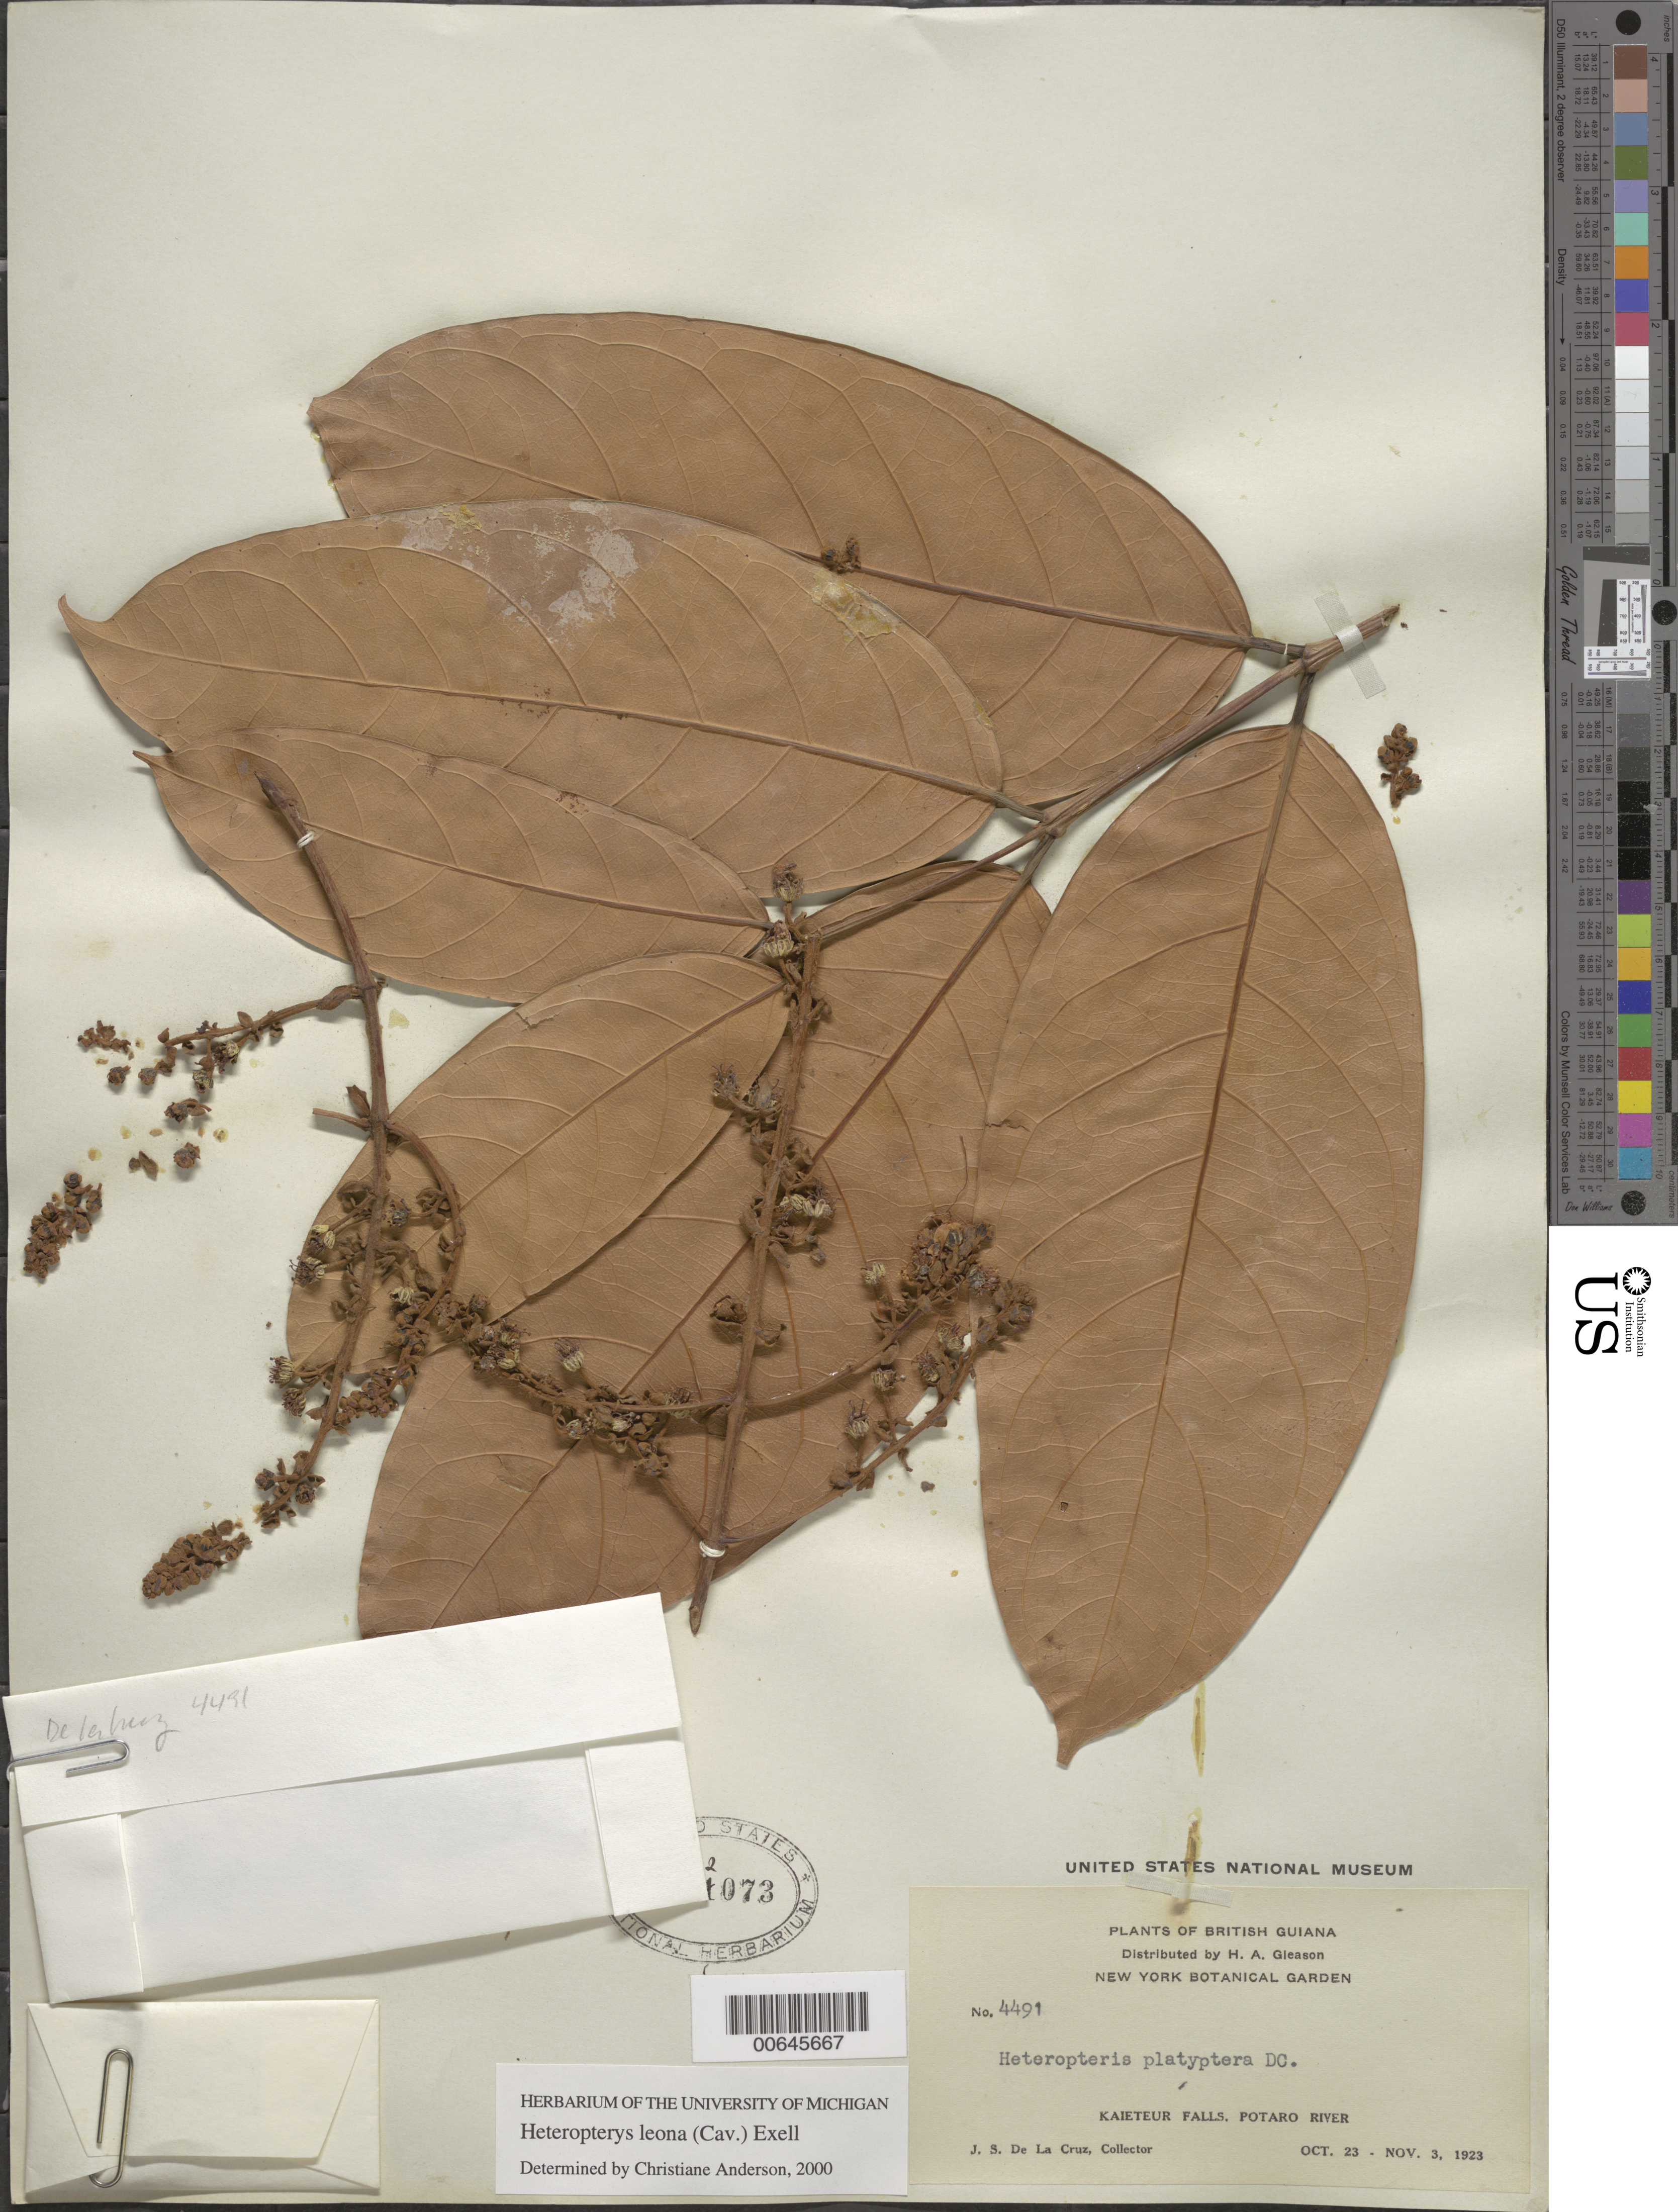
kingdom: Plantae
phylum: Tracheophyta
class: Magnoliopsida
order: Malpighiales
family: Malpighiaceae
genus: Heteropterys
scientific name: Heteropterys leona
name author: (Cav.) Exell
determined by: Anderson, C.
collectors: J. S. de la Cruz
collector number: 4491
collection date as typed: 23-Oct-23 to 3-Nov-23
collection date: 1923-10-23/1923-11-03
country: Guyana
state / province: Potaro-Siparuni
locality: Kaieteur Falls, Potaro R.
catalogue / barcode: US 1232073